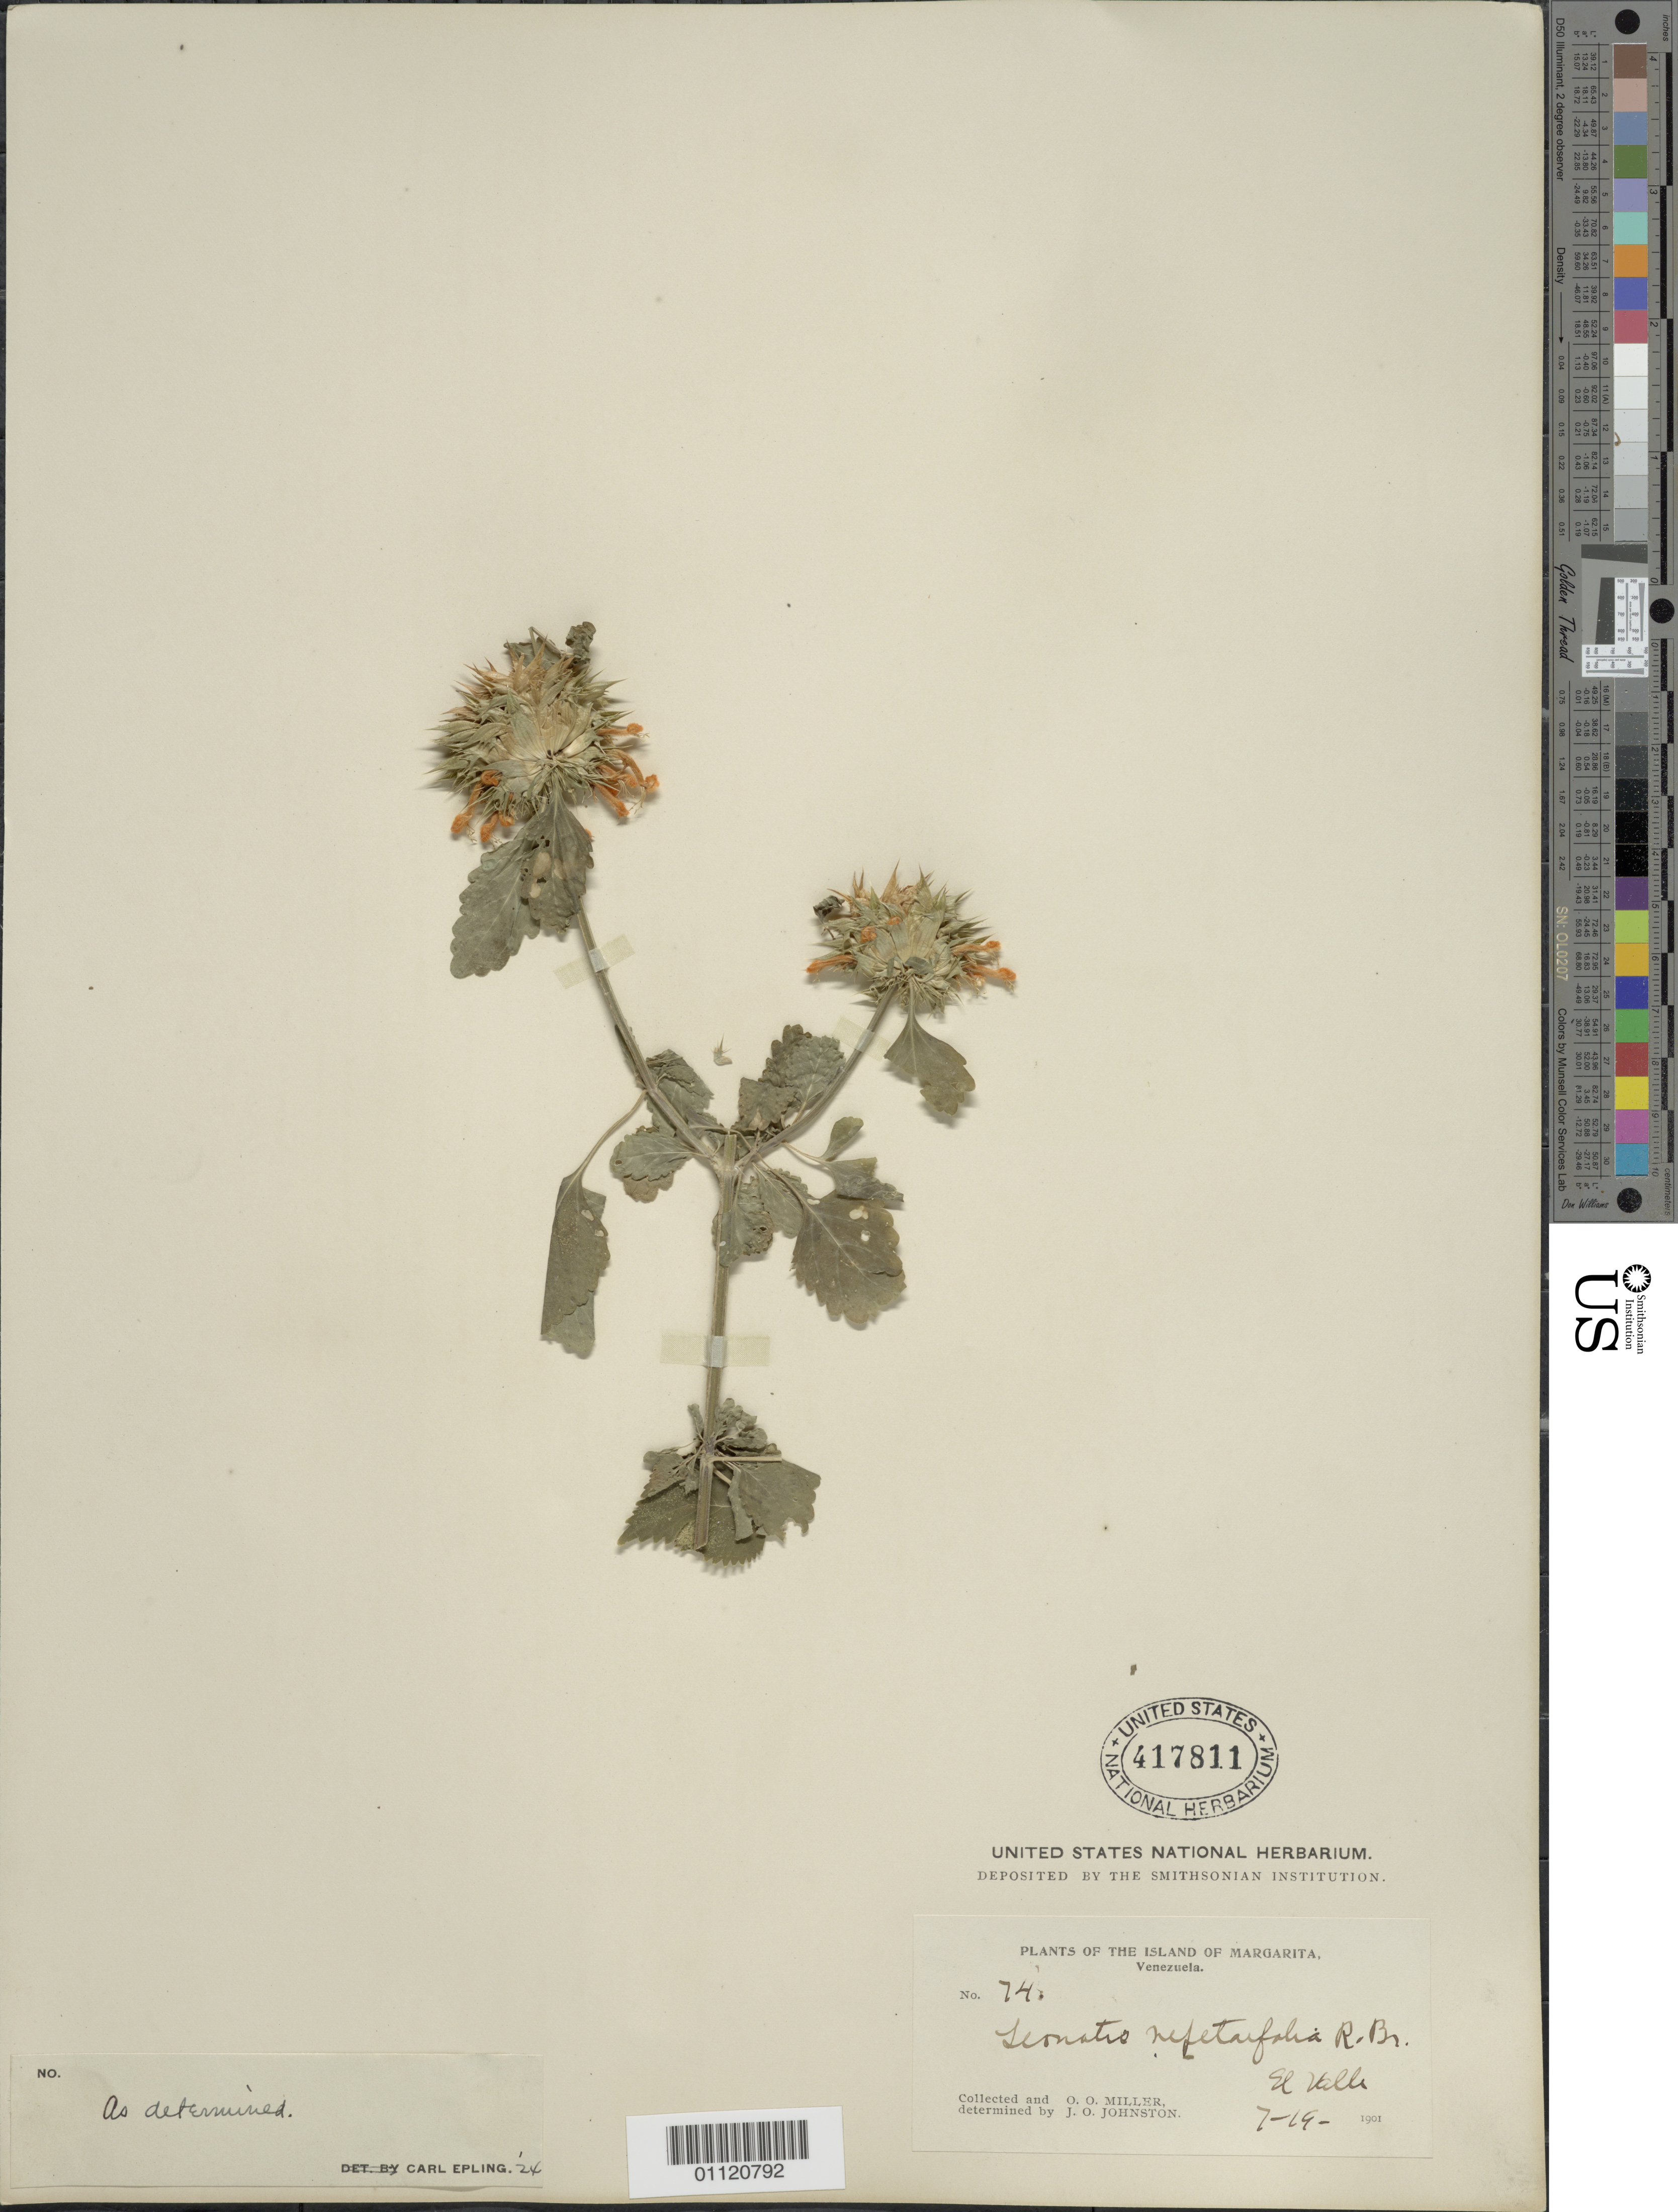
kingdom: Plantae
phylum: Tracheophyta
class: Magnoliopsida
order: Lamiales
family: Lamiaceae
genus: Leonotis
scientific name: Leonotis nepetifolia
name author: (L.) R. Br.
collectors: O. O. Miller & J. Johnston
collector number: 74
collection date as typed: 19 Jul 1901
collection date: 1901-07-19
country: Venezuela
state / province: Nueva Esparta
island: Margarita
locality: El Valle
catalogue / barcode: US 417811